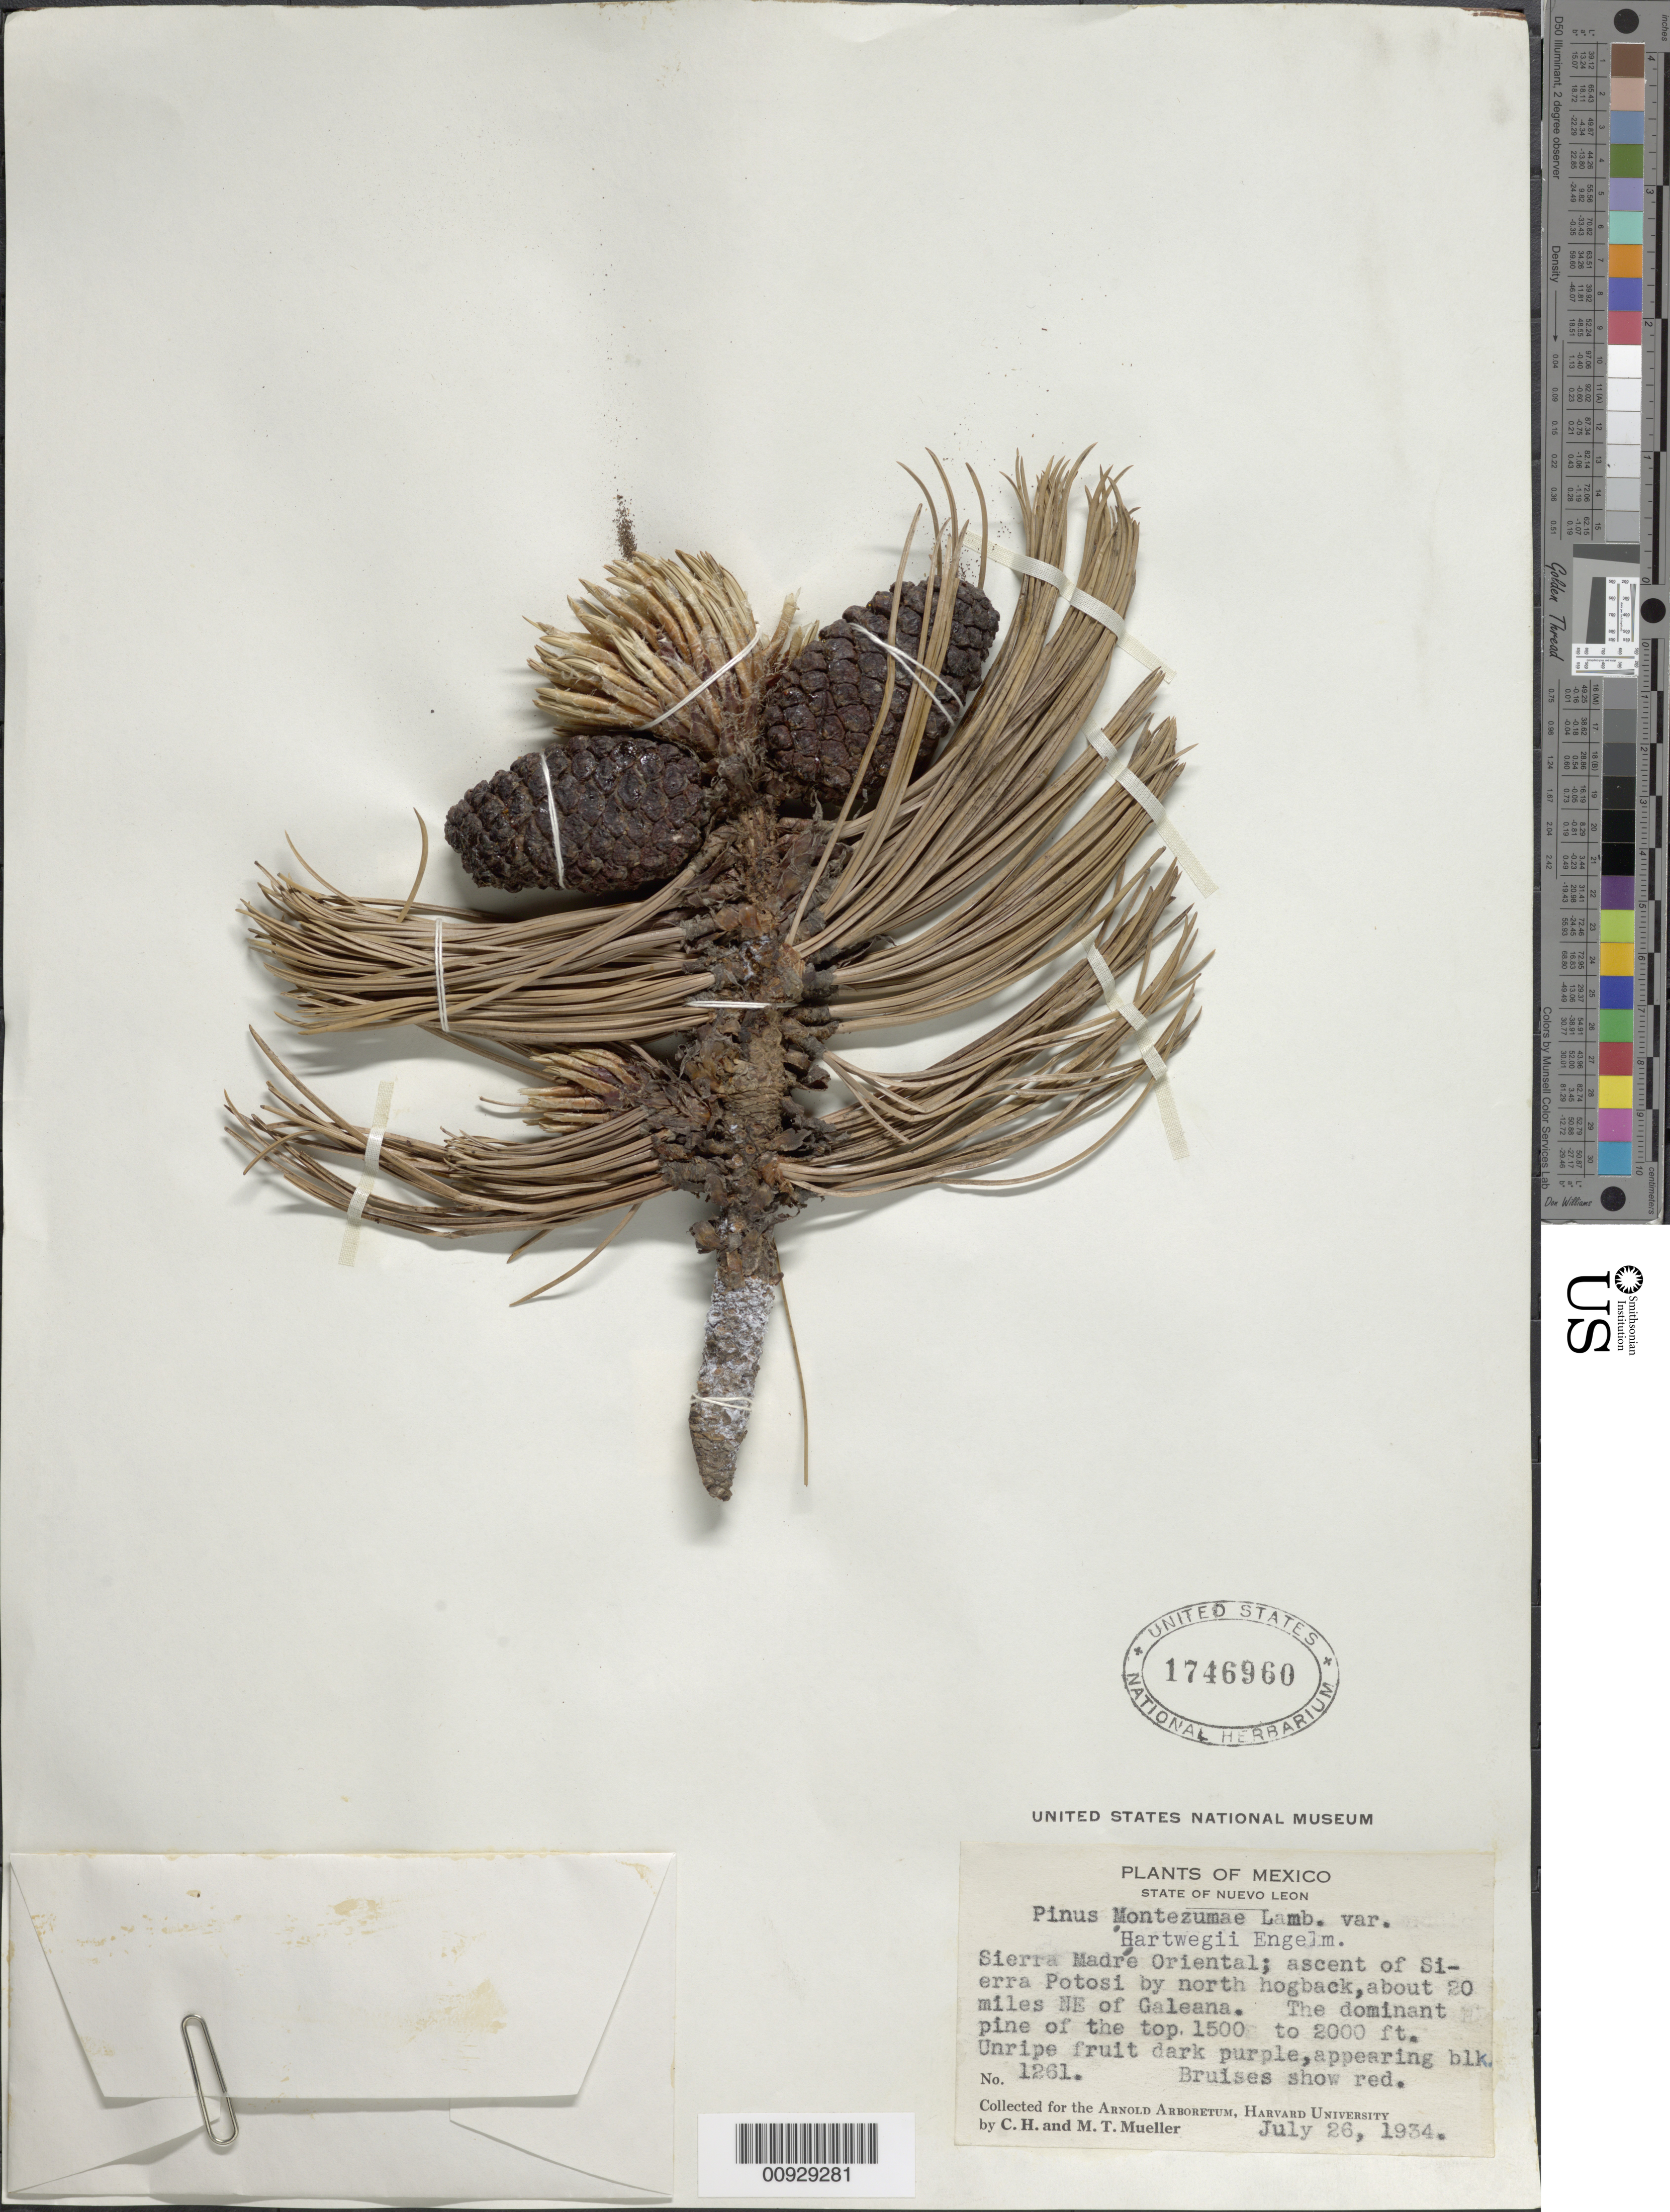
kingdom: Plantae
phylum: Tracheophyta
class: Pinopsida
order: Pinales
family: Pinaceae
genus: Pinus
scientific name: Pinus hartwegii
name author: Lindl.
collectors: C. H. Mueller & M. Mueller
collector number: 1261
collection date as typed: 26 Jul 1934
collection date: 1934-07-26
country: Mexico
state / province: Nuevo León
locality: Sierra Madre Oriental; ascent of Sierra Potosí by north hogback. About 20 miles NE of Galeana.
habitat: The dominant pine of the top.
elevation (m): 457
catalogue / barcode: US 1746960